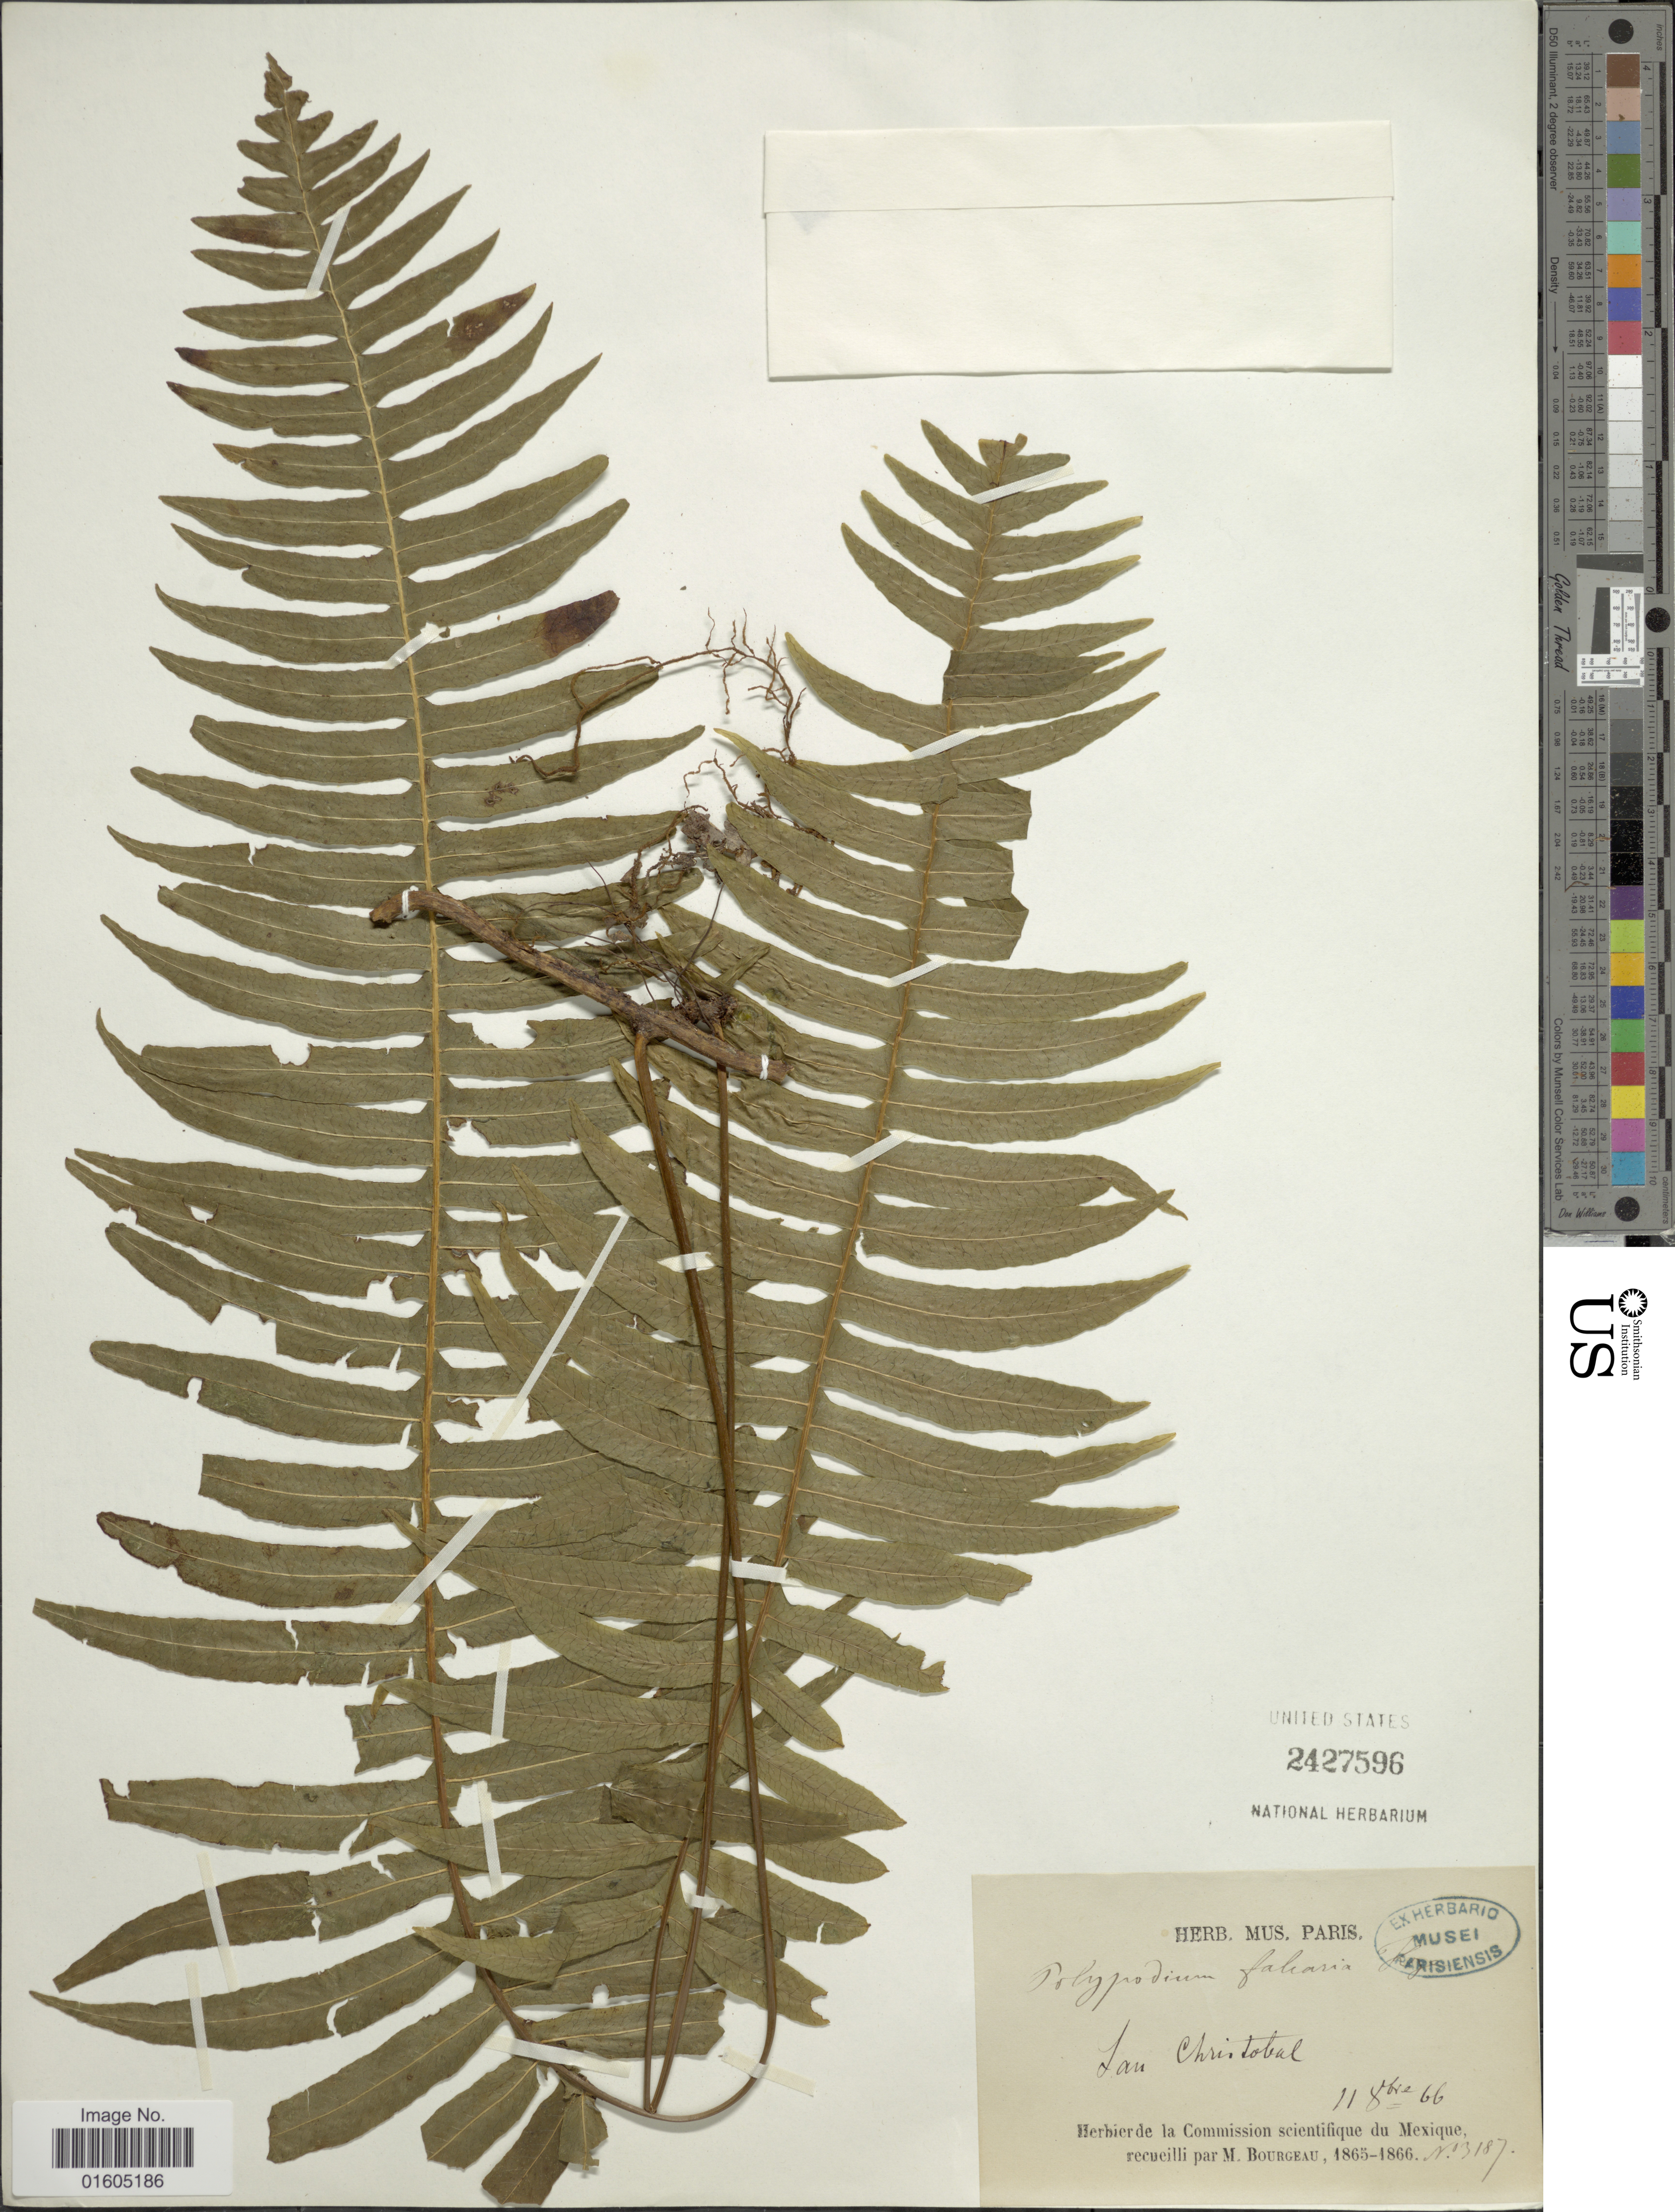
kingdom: Plantae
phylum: Tracheophyta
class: Polypodiopsida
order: Polypodiales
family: Polypodiaceae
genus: Serpocaulon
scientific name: Serpocaulon loriceum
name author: (L.) A.R. Sm.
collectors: M. Bourgeau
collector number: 3187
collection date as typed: Transcribed d/m/y: 11/10/66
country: Mexico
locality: San Christobal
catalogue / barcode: US 2427596